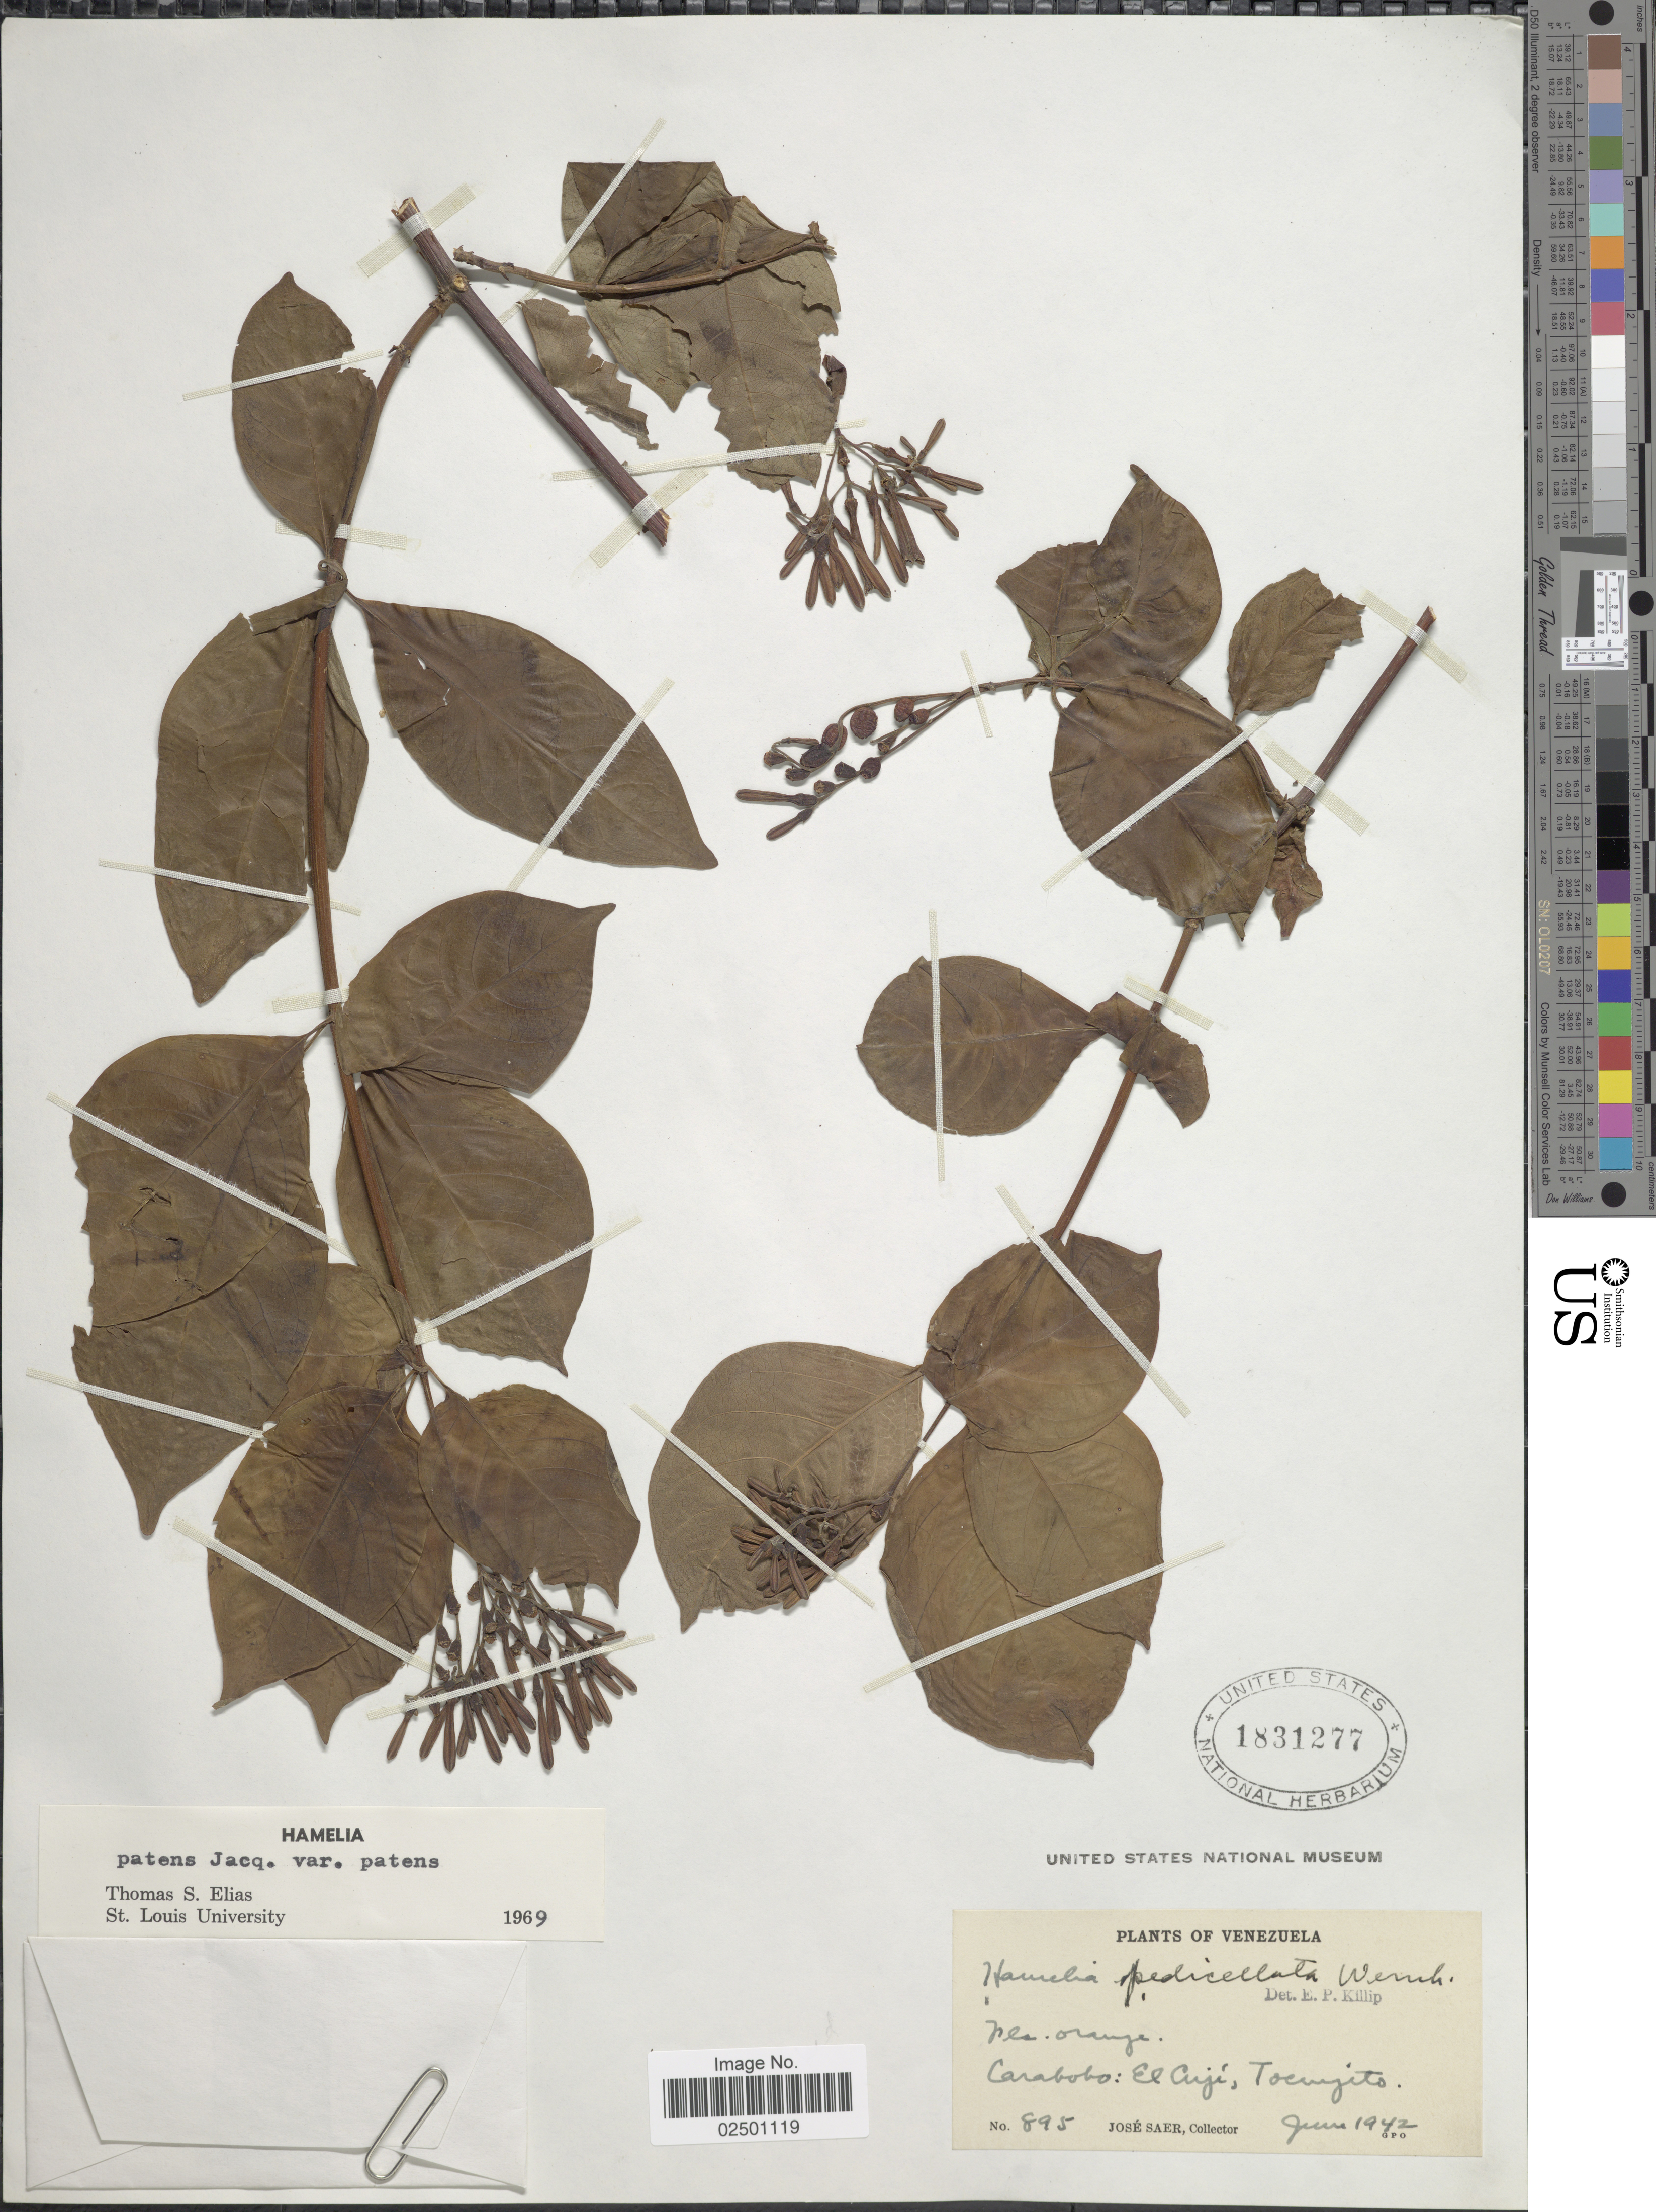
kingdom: Plantae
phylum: Tracheophyta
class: Magnoliopsida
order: Gentianales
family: Rubiaceae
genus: Hamelia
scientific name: Hamelia patens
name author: Jacq.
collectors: J. Saer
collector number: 895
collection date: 1942-06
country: Venezuela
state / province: Carabobo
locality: Carabobo: El Cuji, Tocuyito.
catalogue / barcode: US 1831277